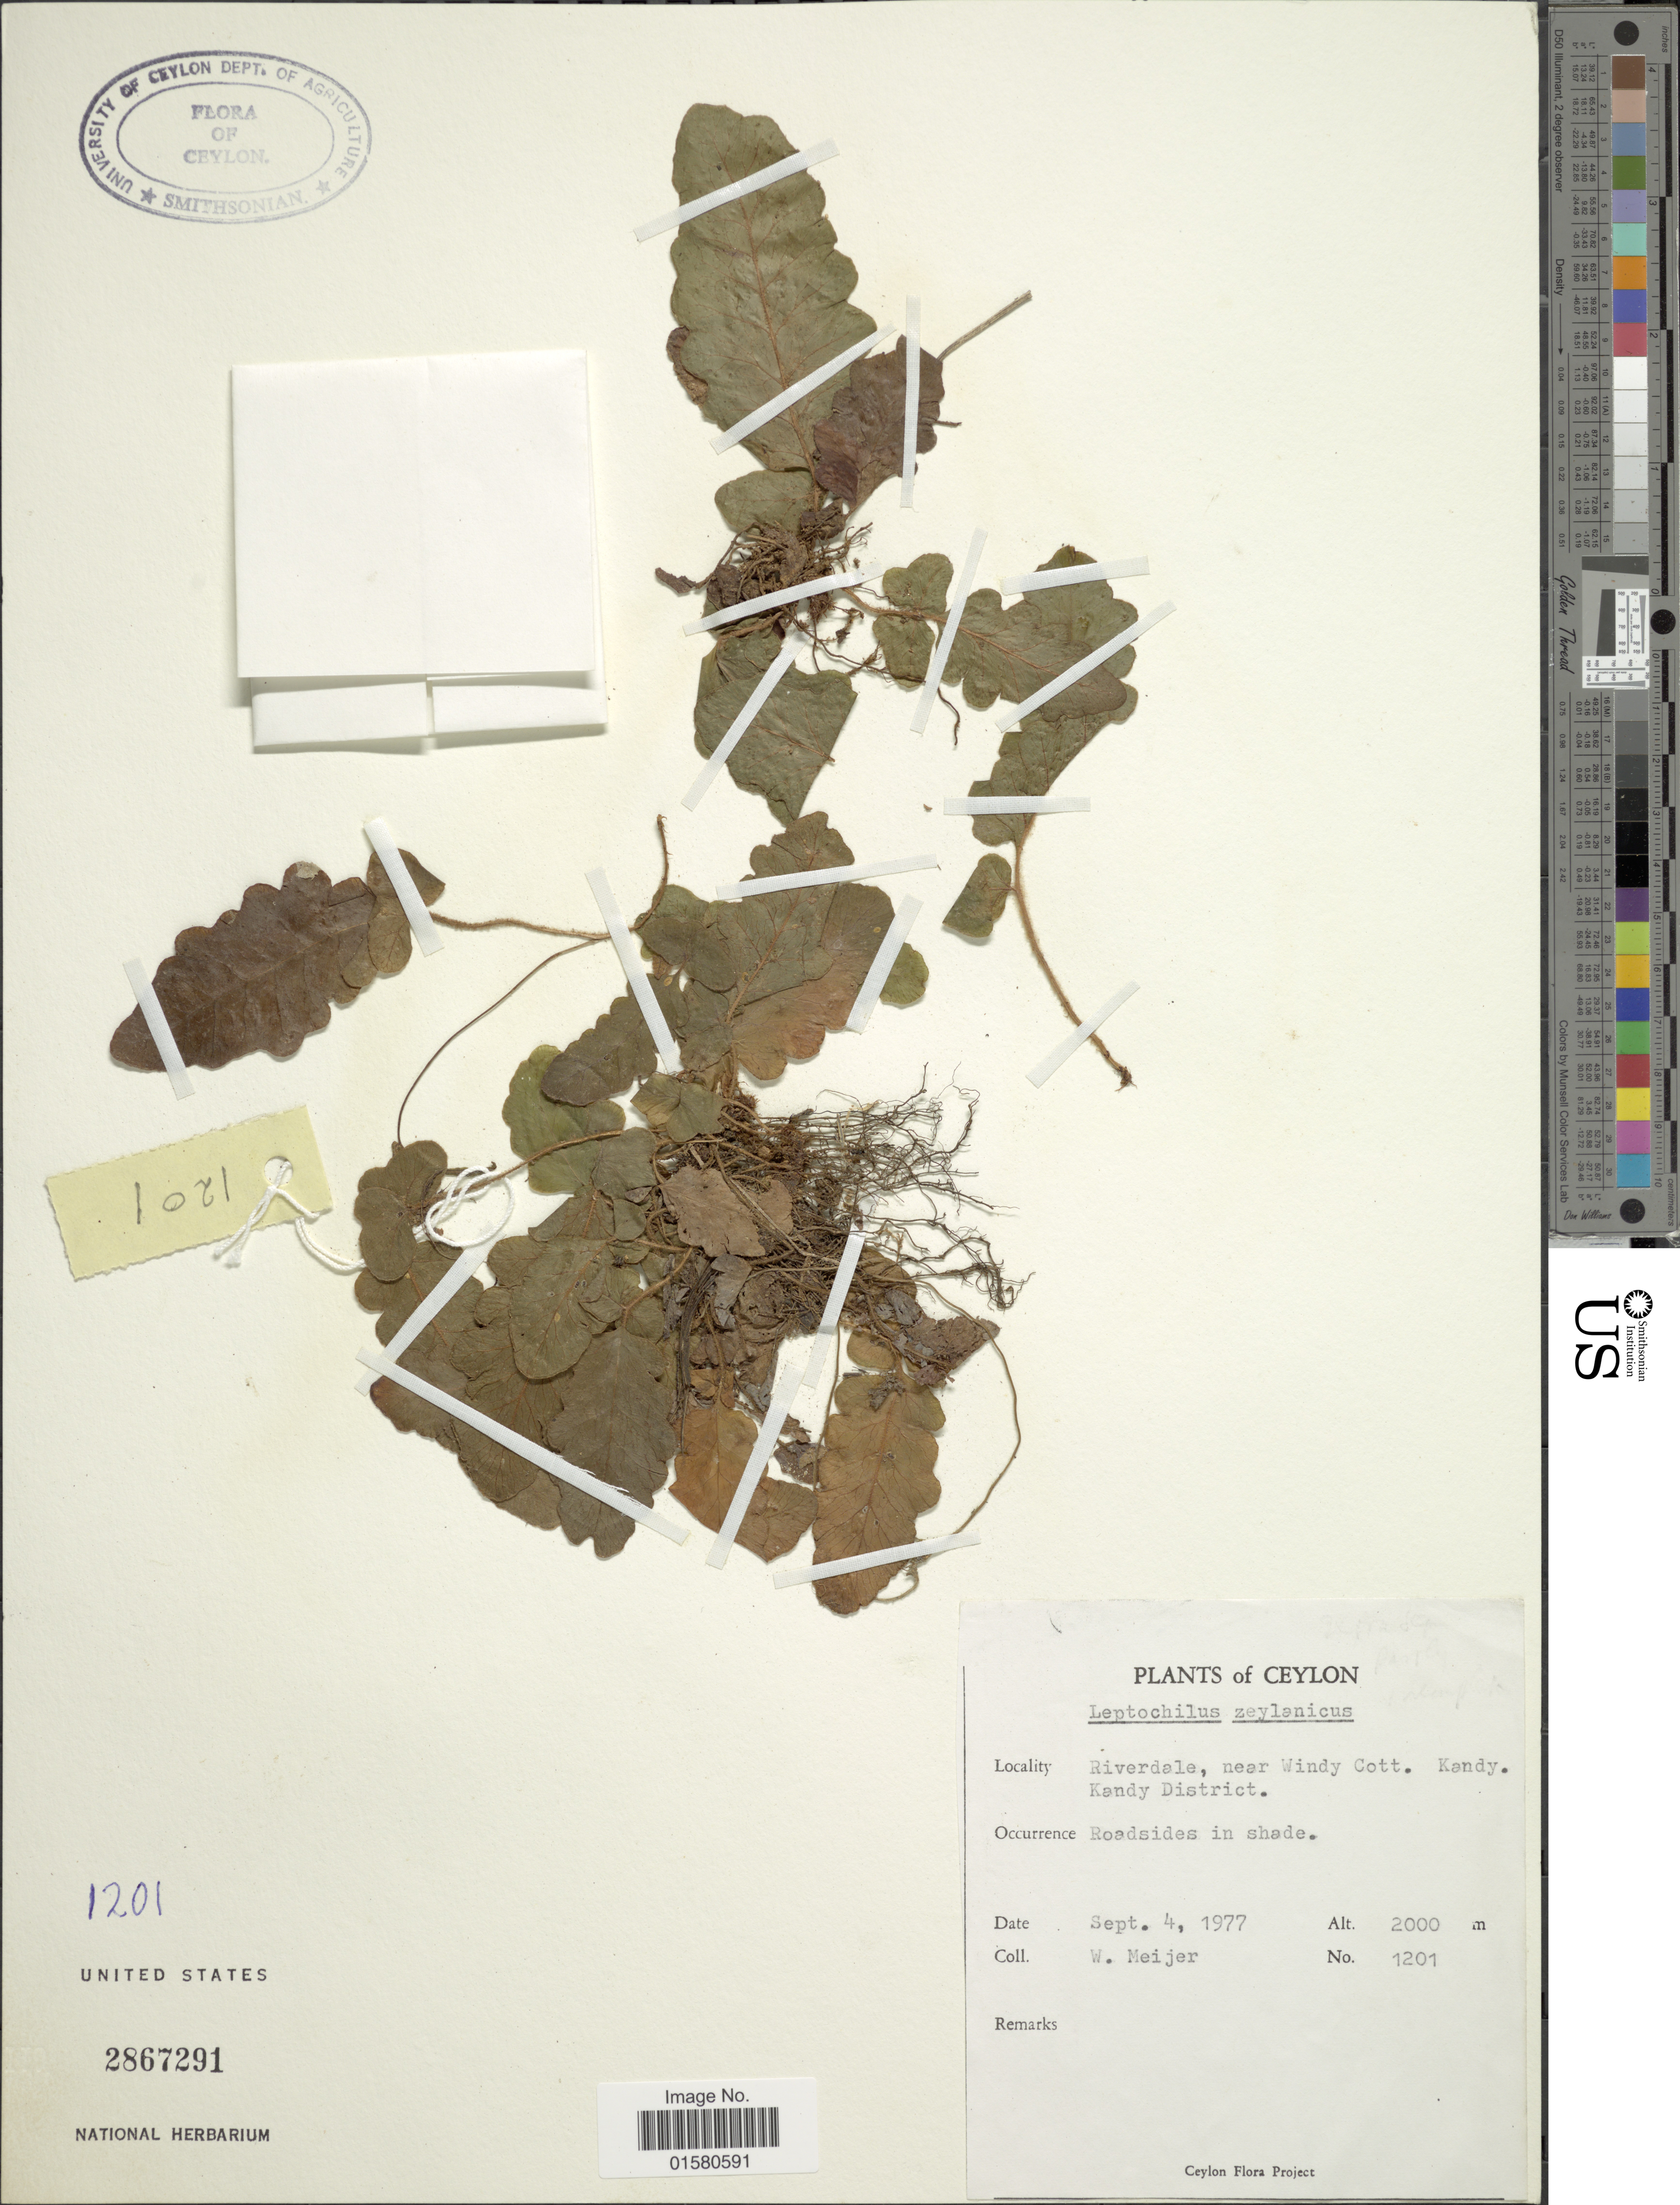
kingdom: Plantae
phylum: Tracheophyta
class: Polypodiopsida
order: Polypodiales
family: Tectariaceae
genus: Tectaria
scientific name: Tectaria zeilanica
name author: (Houtt.) Sledge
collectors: W. Meijer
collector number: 1201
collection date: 1977-09-04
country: Sri Lanka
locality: Ceylon, Riverdale, near Windy Cott. Kandy. Kandy District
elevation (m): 2000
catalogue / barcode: US 2867291